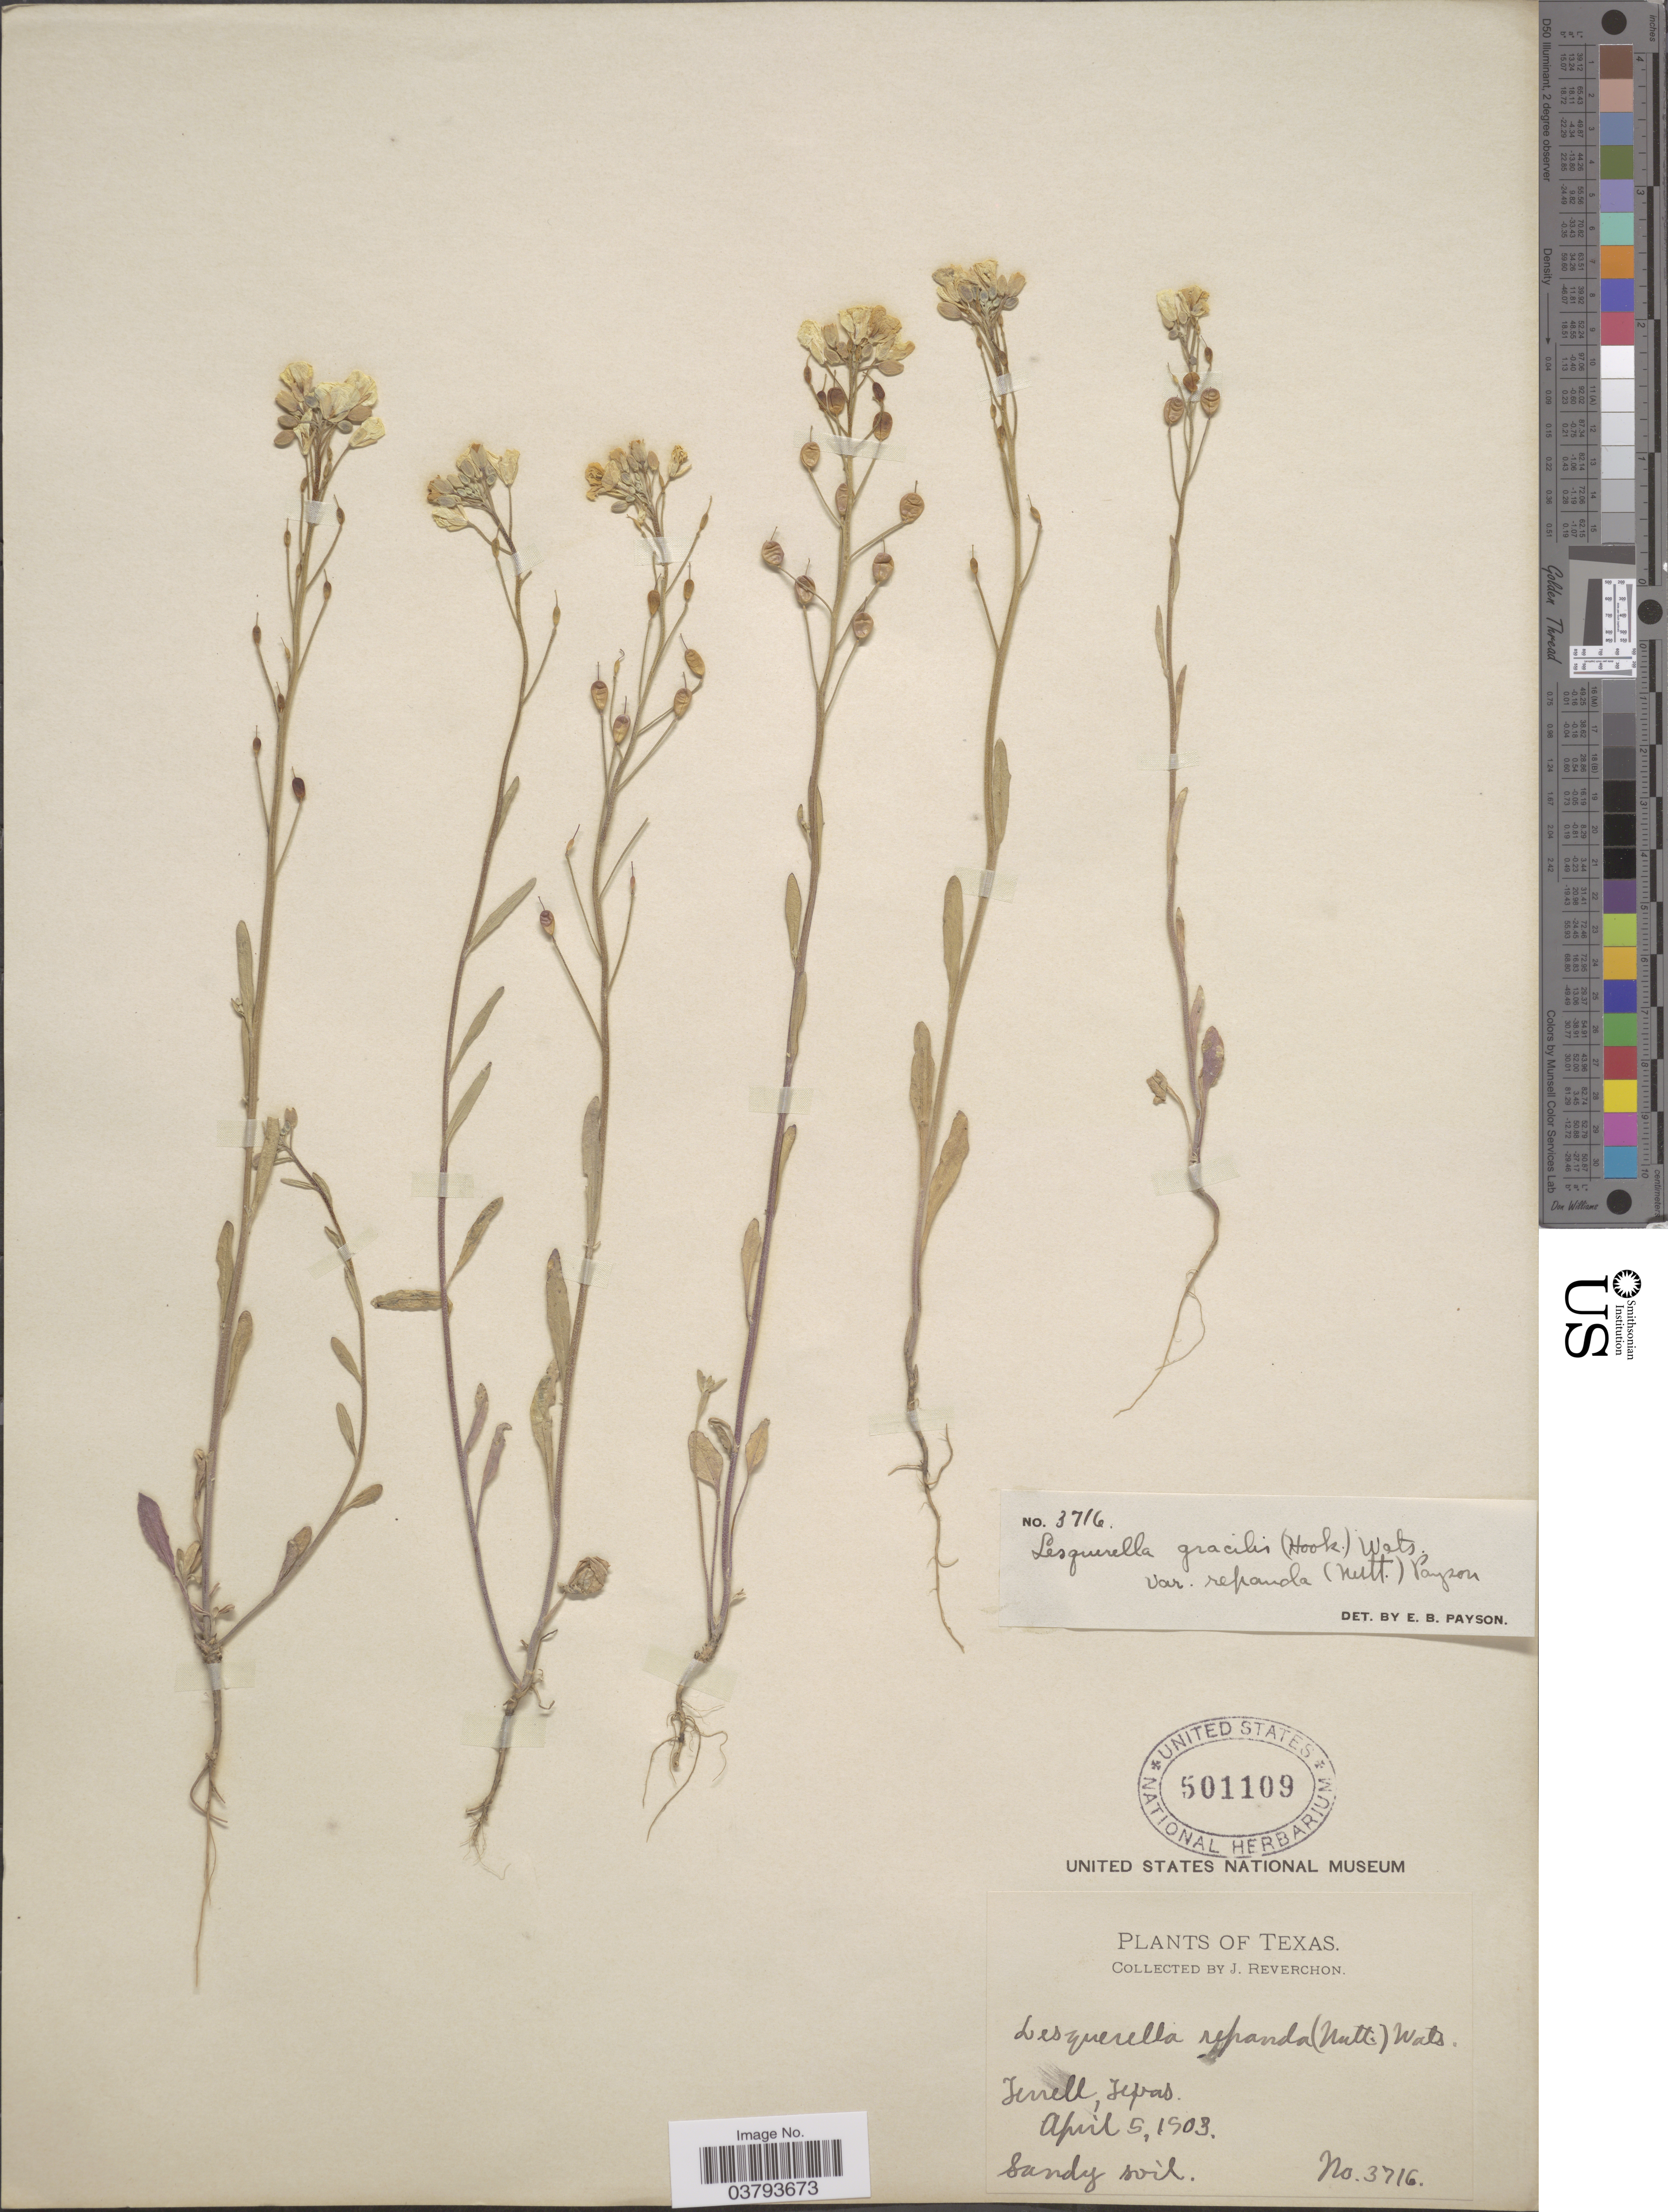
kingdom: Plantae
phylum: Tracheophyta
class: Magnoliopsida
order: Brassicales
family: Brassicaceae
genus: Lesquerella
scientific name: Lesquerella gracilis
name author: (Hook.) S. Watson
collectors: J. Reverchon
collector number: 3716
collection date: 1903-04-05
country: United States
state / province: Texas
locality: Terrell.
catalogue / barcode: US 501109